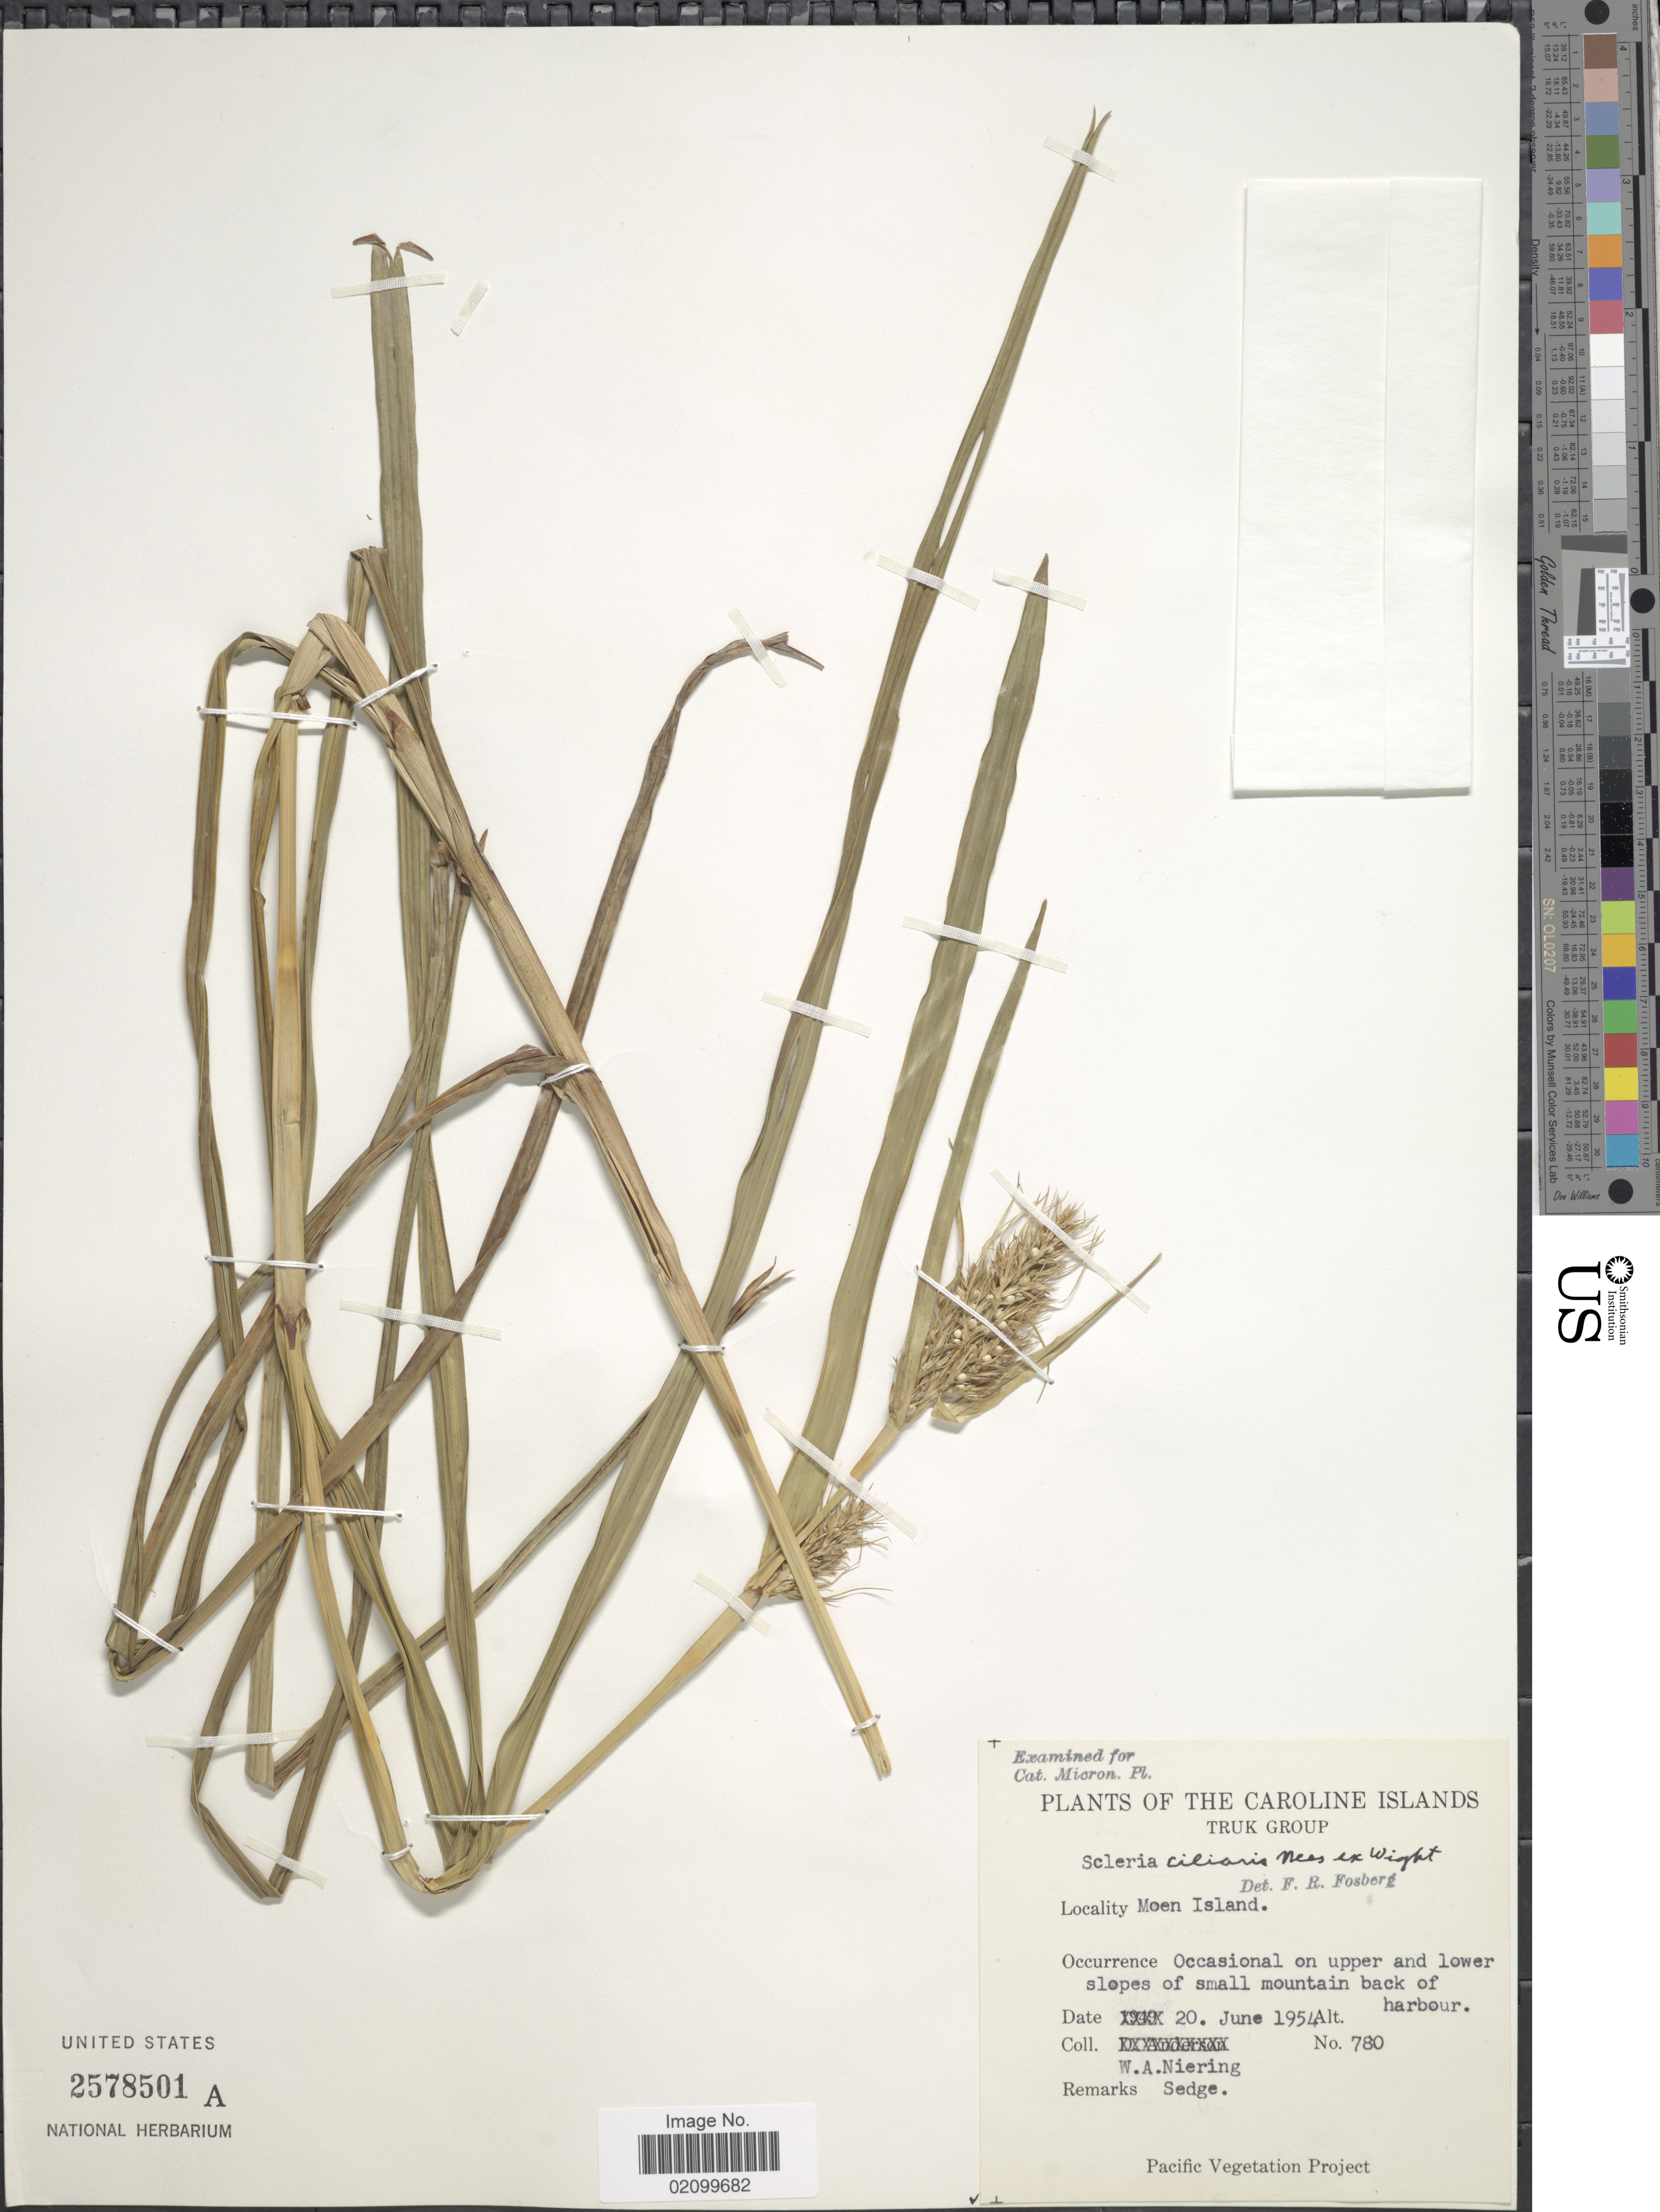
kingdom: Plantae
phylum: Tracheophyta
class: Liliopsida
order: Poales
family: Cyperaceae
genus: Scleria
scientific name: Scleria ciliaris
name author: Nees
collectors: W. Niering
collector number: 780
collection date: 1954-06-20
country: Micronesia, Federated States of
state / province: Truk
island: Moen [Wono]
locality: Caroline Islands, Truk Group. Moen Island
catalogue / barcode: US 2578501A